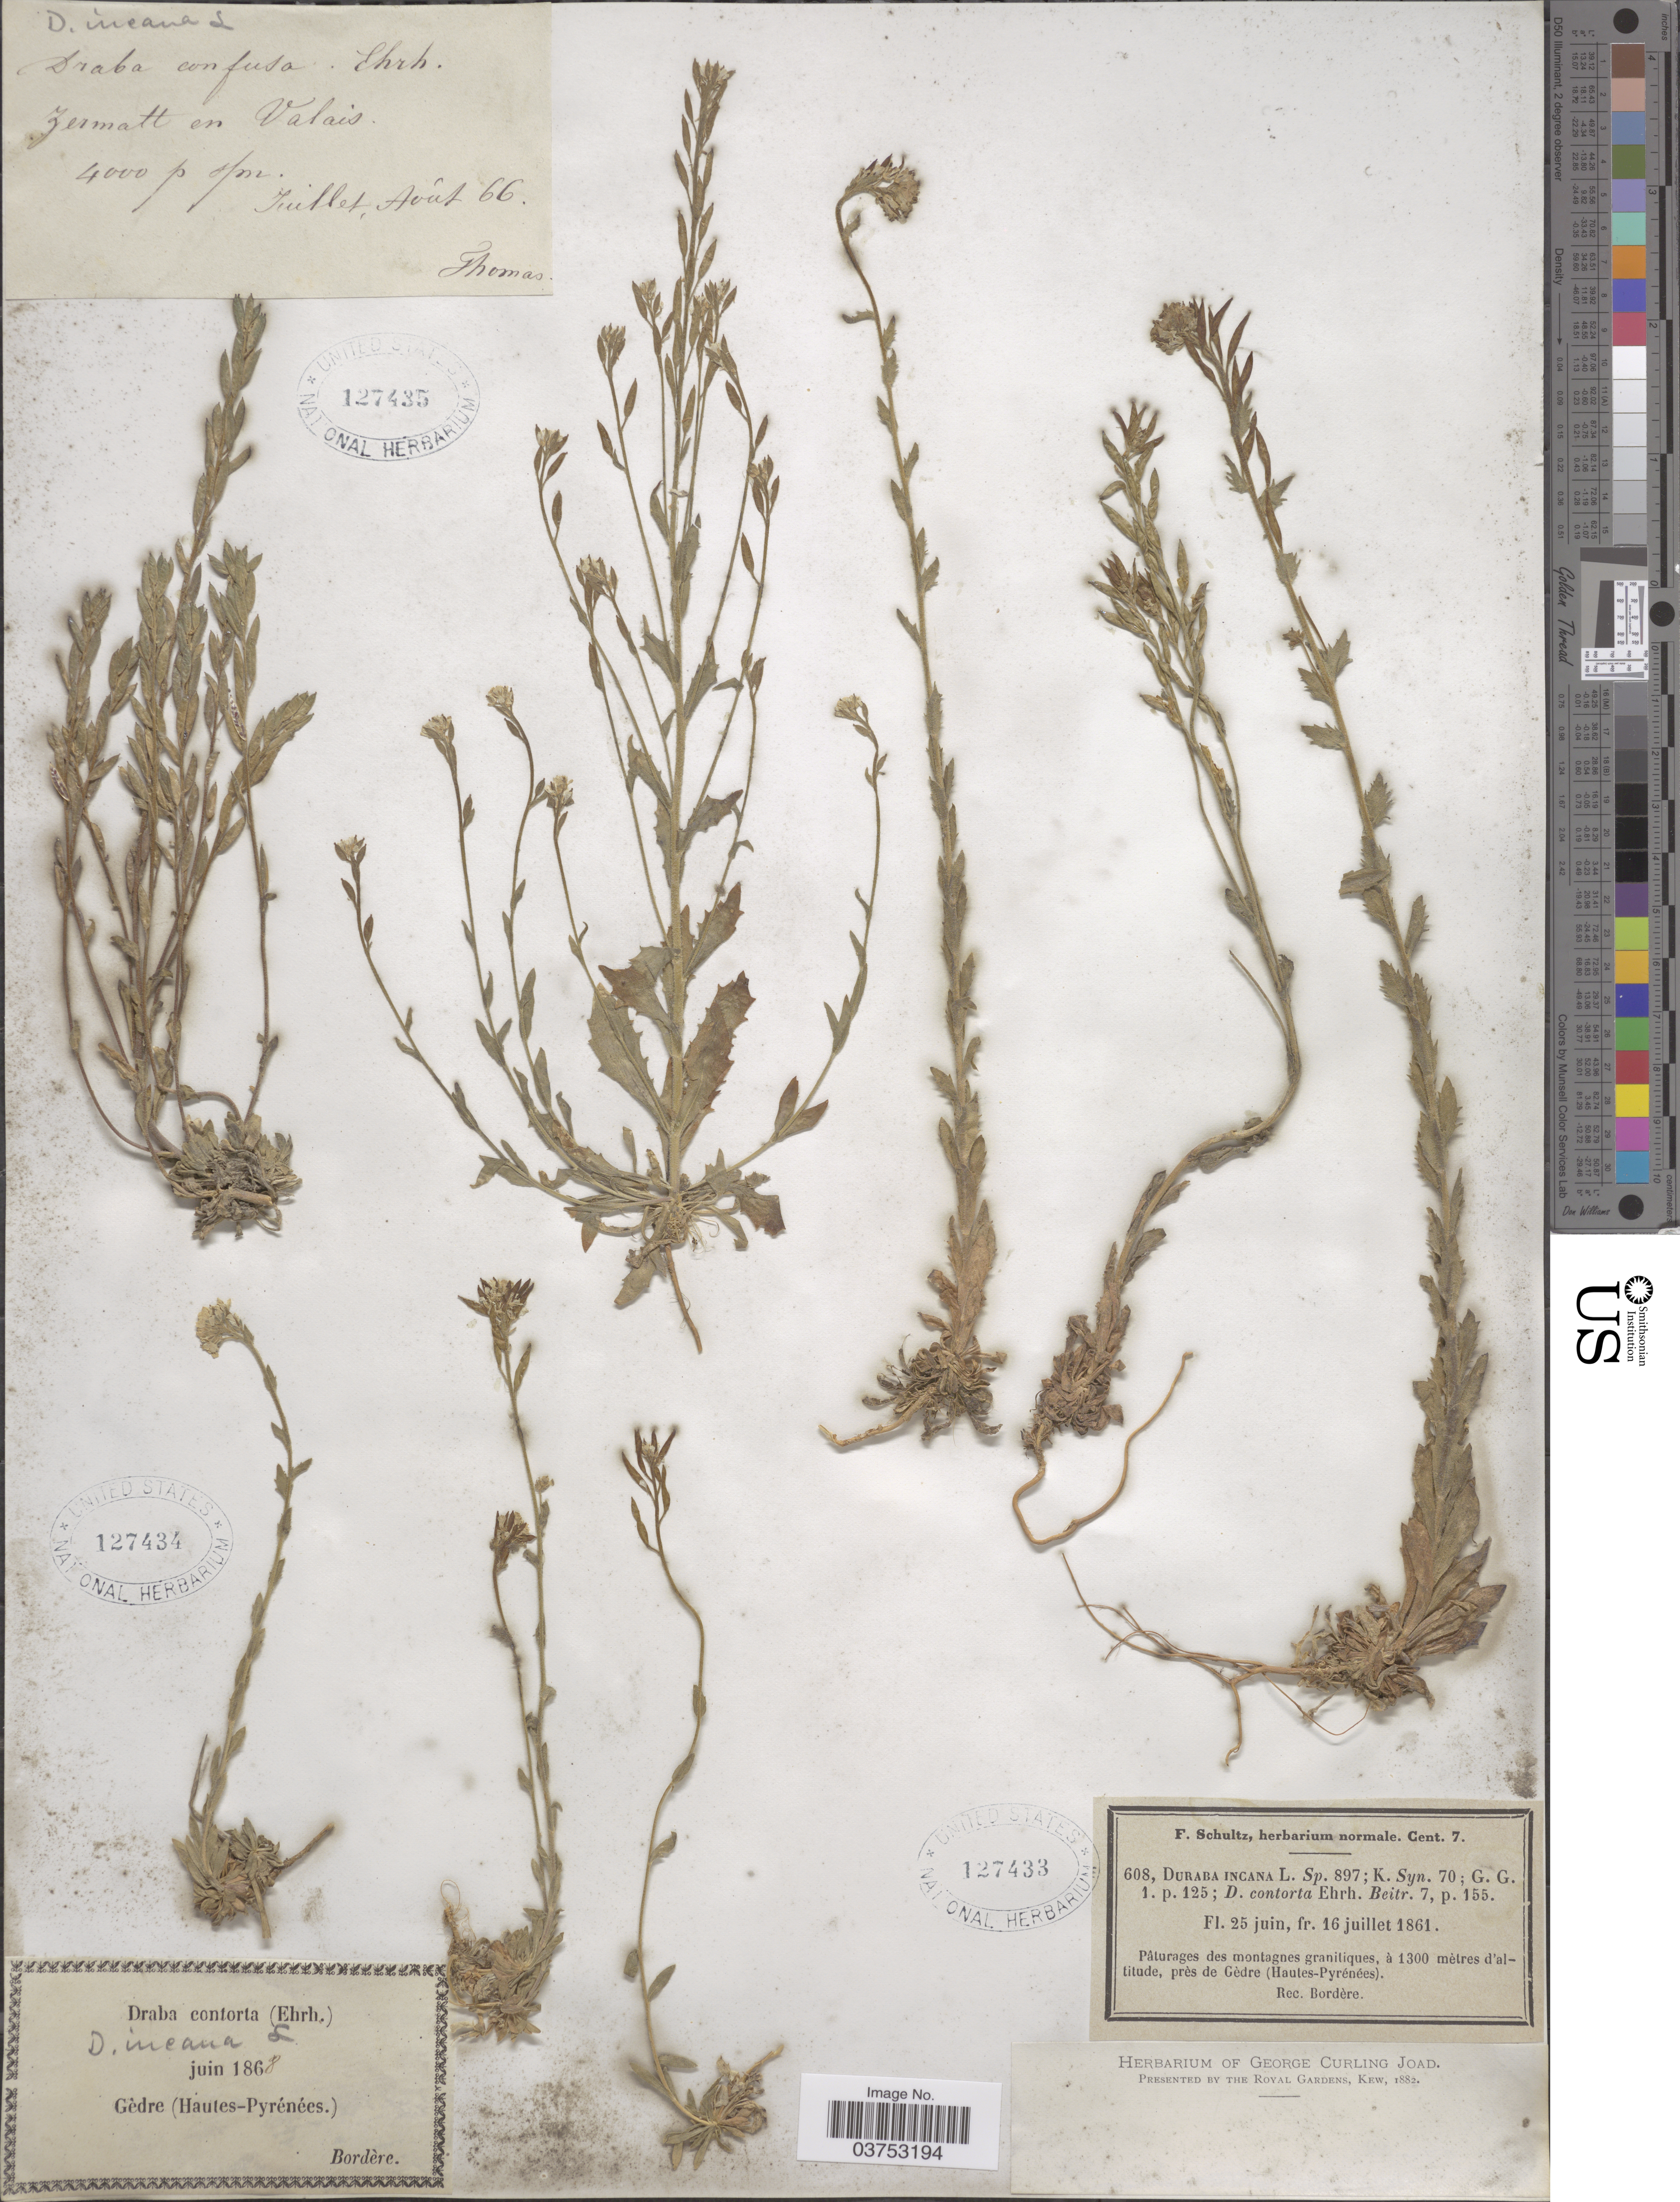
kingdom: Plantae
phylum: Tracheophyta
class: Magnoliopsida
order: Brassicales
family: Brassicaceae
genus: Draba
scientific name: Draba incana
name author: L.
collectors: -. Bordère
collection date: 1868-06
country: France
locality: Gèdre (Hautes-Pyrénées).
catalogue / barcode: US 127434-2